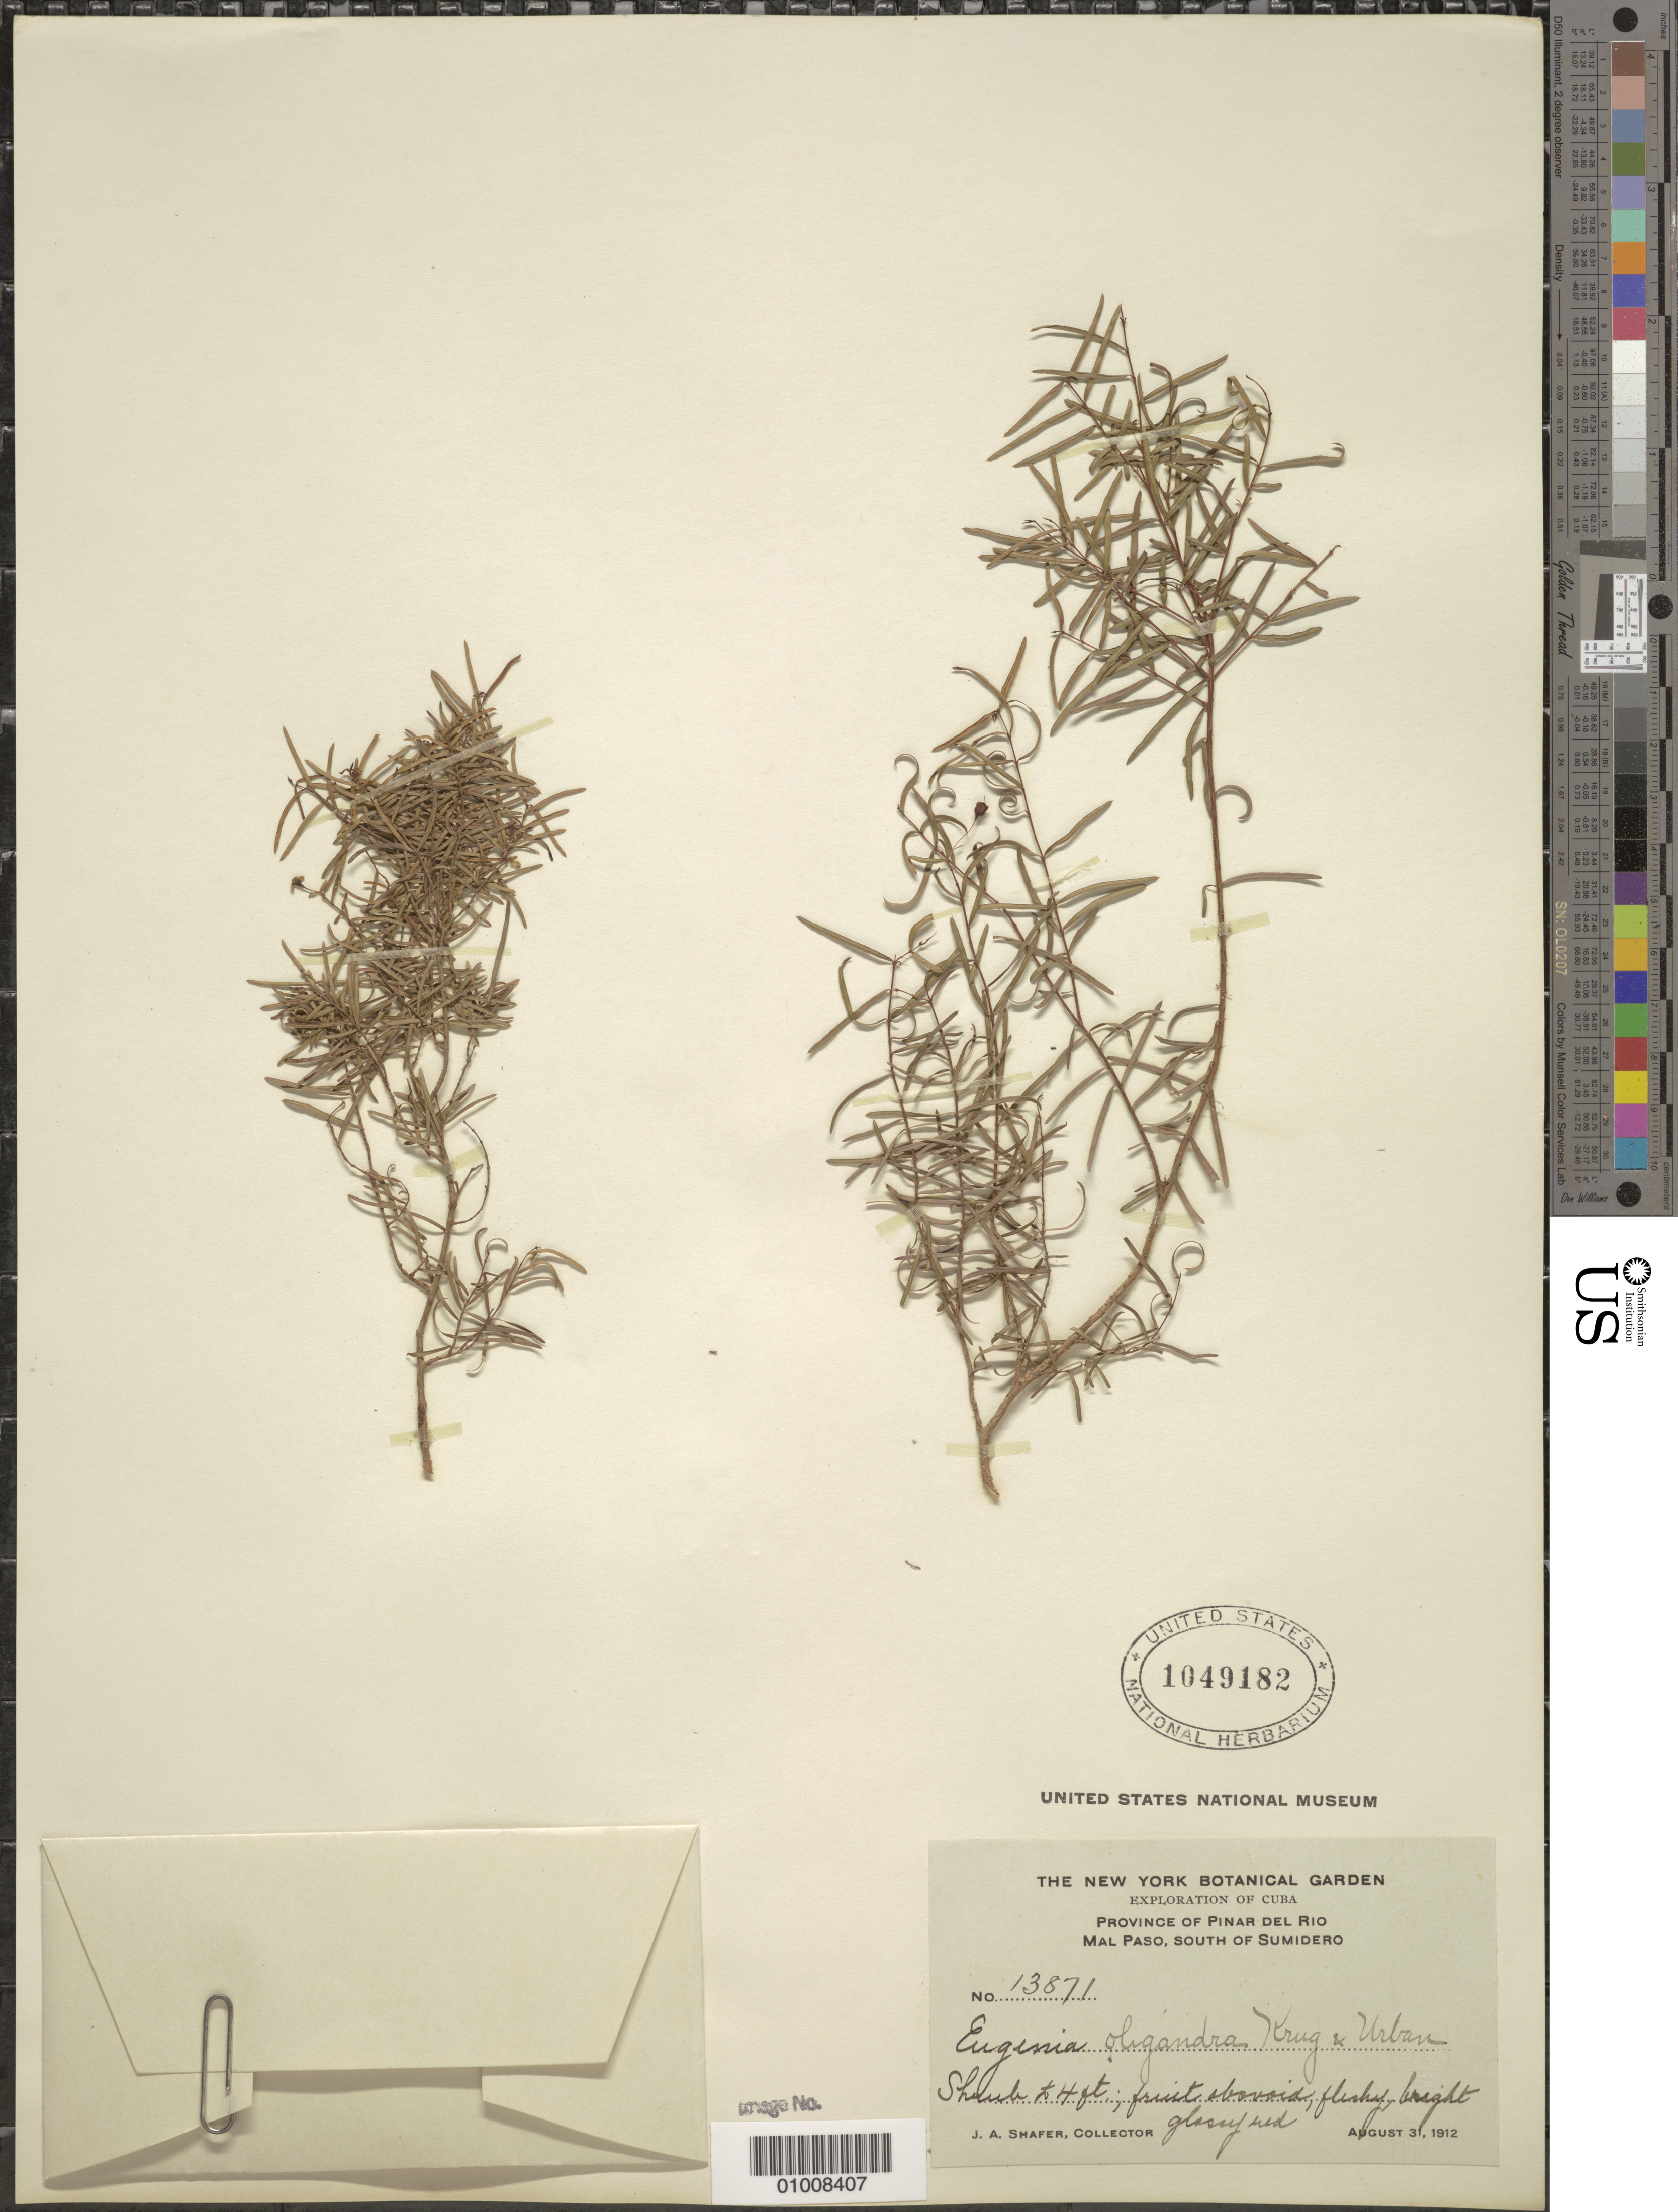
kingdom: Plantae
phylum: Tracheophyta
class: Magnoliopsida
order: Myrtales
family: Myrtaceae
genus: Eugenia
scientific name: Eugenia oligandra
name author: Krug & Urb.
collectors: J. A. Shafer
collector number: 13871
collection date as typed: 31 Aug 1912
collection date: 1912-08-31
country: Cuba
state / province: Pinar del Rio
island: Cuba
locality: Mal Paso, south of Sumidero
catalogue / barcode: US 1049182